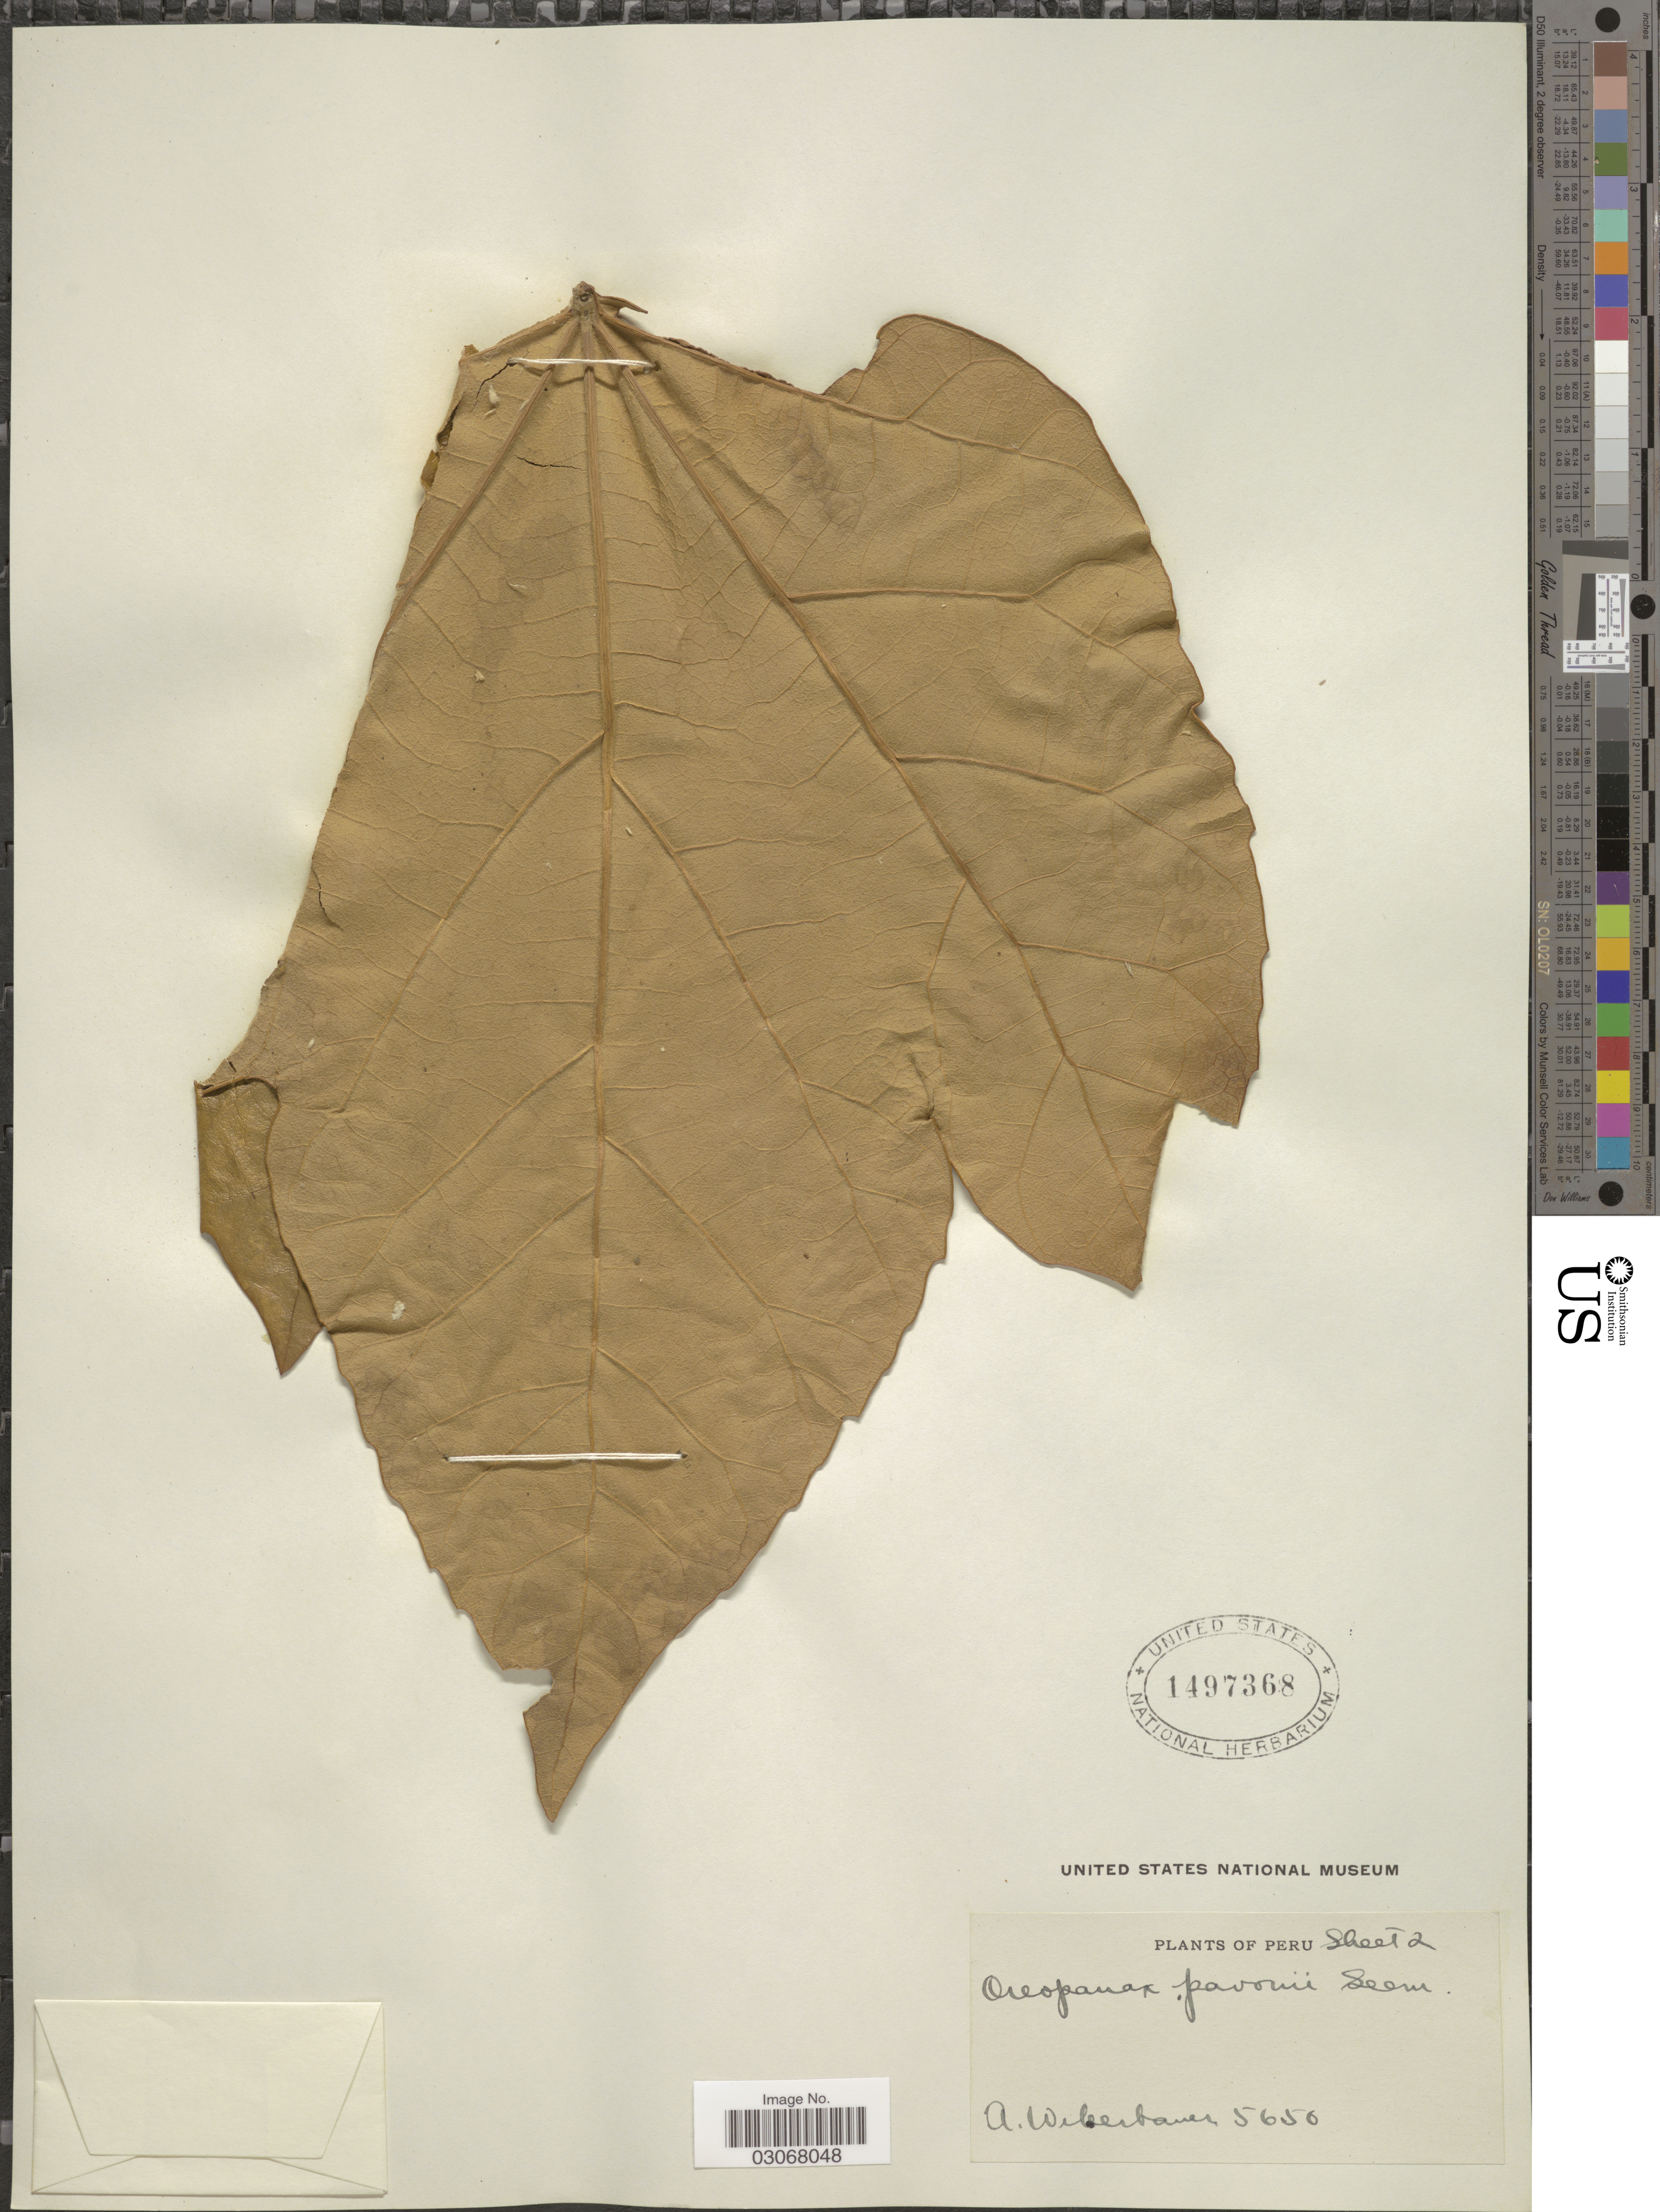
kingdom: Plantae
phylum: Tracheophyta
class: Magnoliopsida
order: Apiales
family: Araliaceae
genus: Oreopanax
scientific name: Oreopanax pavonii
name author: Seem.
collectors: A. Weberbauer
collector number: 5650*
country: Peru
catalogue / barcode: US 1497368